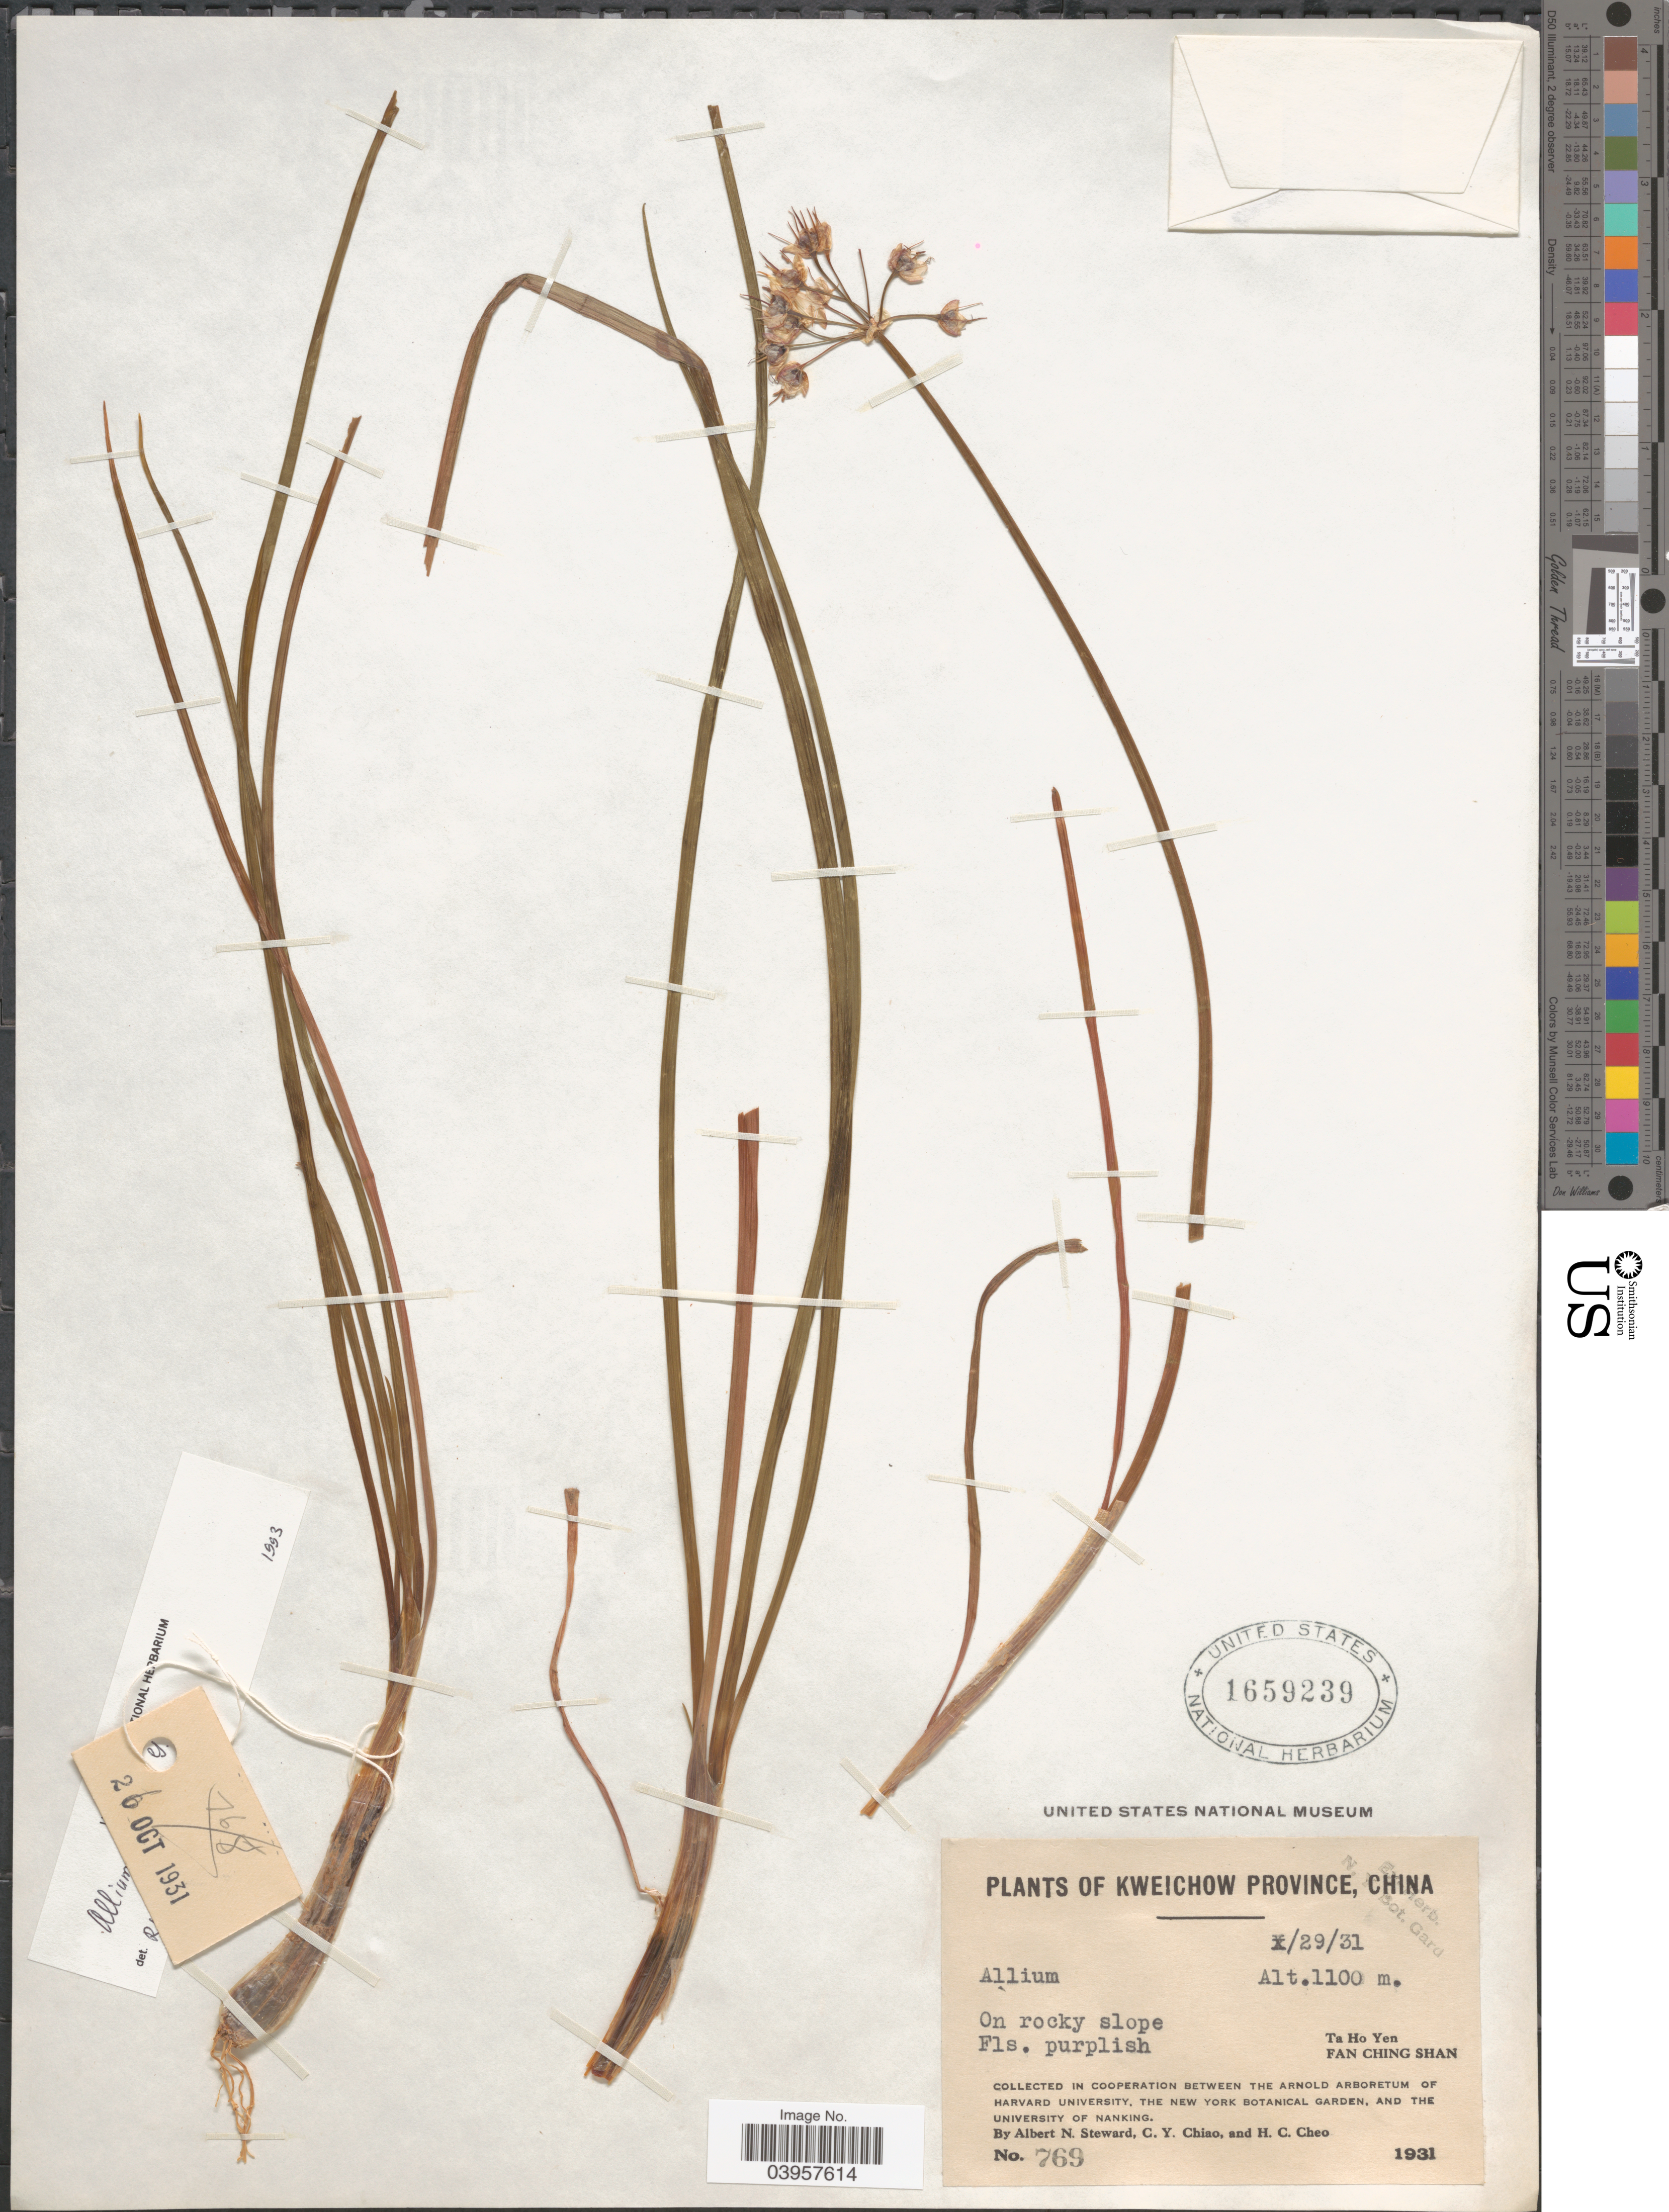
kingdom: Plantae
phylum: Tracheophyta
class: Liliopsida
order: Asparagales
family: Amaryllidaceae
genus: Allium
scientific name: Allium chinense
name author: G. Don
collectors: A. N. Steward, C. Y. Chiao & H. Cheo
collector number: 769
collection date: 1931-10-29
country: China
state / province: Guizhou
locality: Kweichow Province. Ta Ho Yen. Fan Ching Shan.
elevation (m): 1100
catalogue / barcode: US 1659239